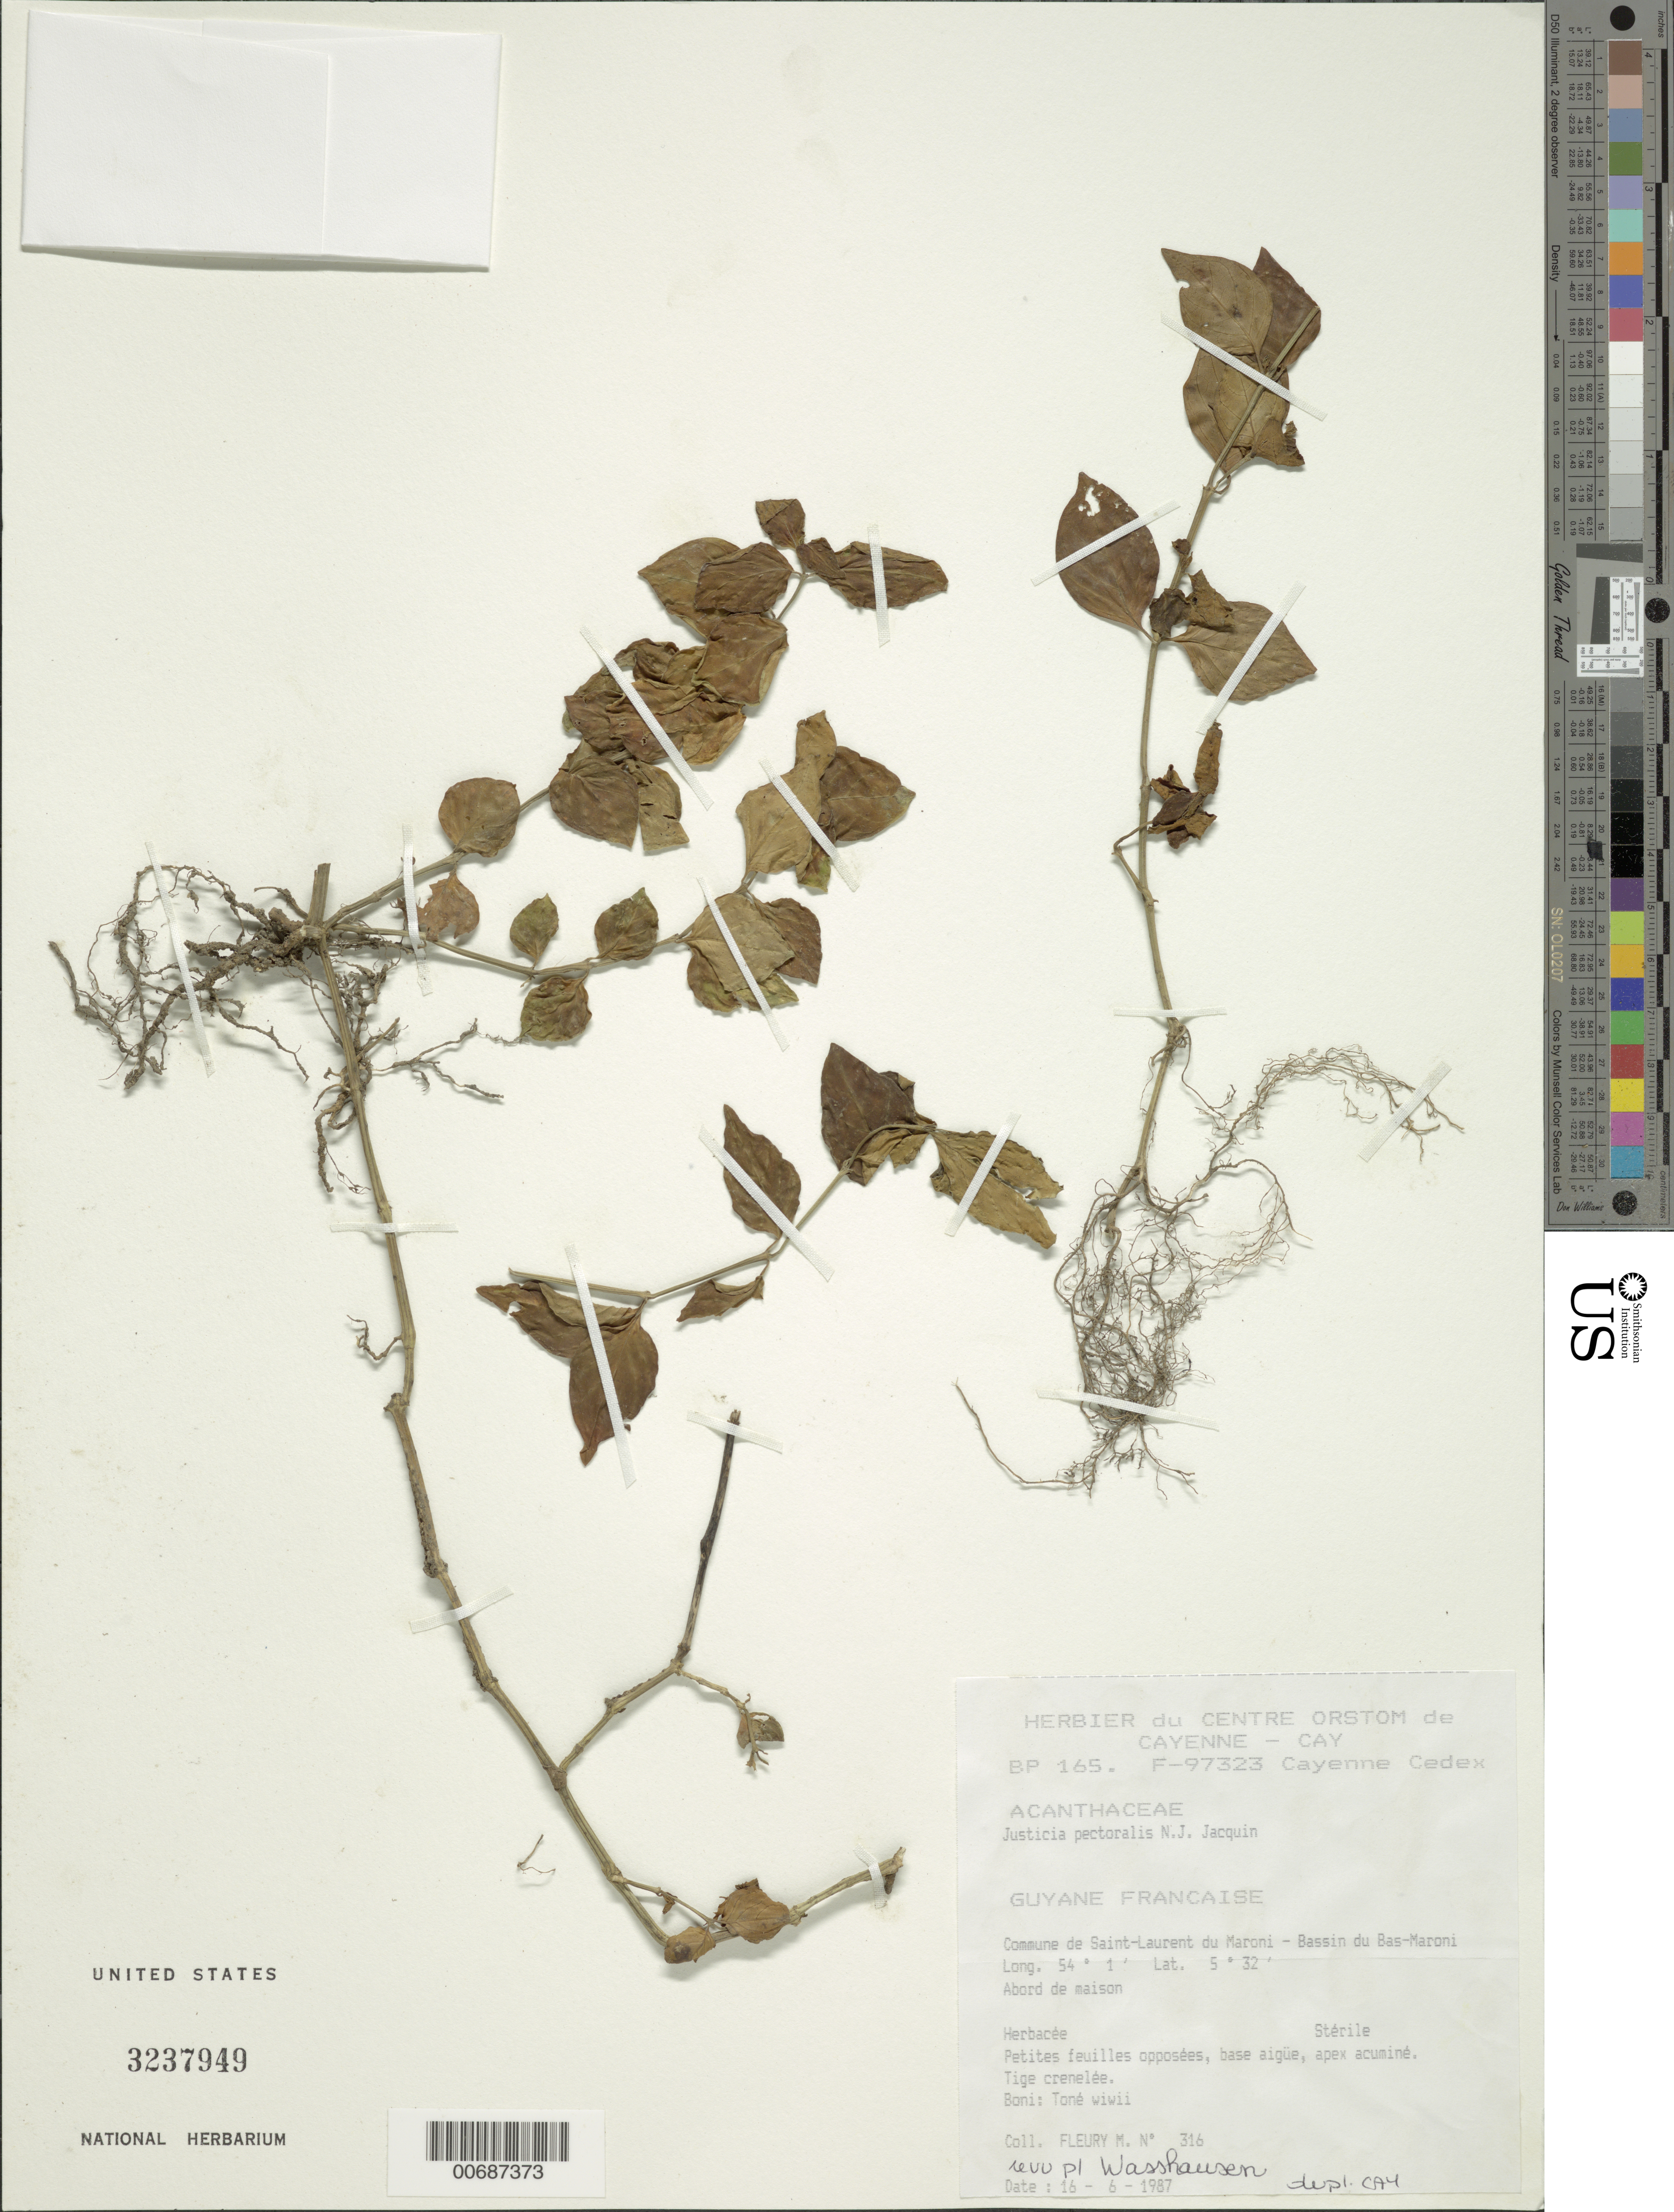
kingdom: Plantae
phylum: Tracheophyta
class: Magnoliopsida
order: Lamiales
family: Acanthaceae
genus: Justicia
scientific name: Justicia pectoralis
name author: Jacq.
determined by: Wasshausen, Dieter C., (BOT), Smithsonian Institution - National Museum of Natural History (UNITED STATES)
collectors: M. Fleury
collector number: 316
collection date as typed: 16-Jun-87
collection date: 1987-06-16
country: French Guiana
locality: Commune de Saint-Laurent du Maroni, Bassin du Bas-Maroni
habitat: Near house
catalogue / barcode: US 3237949